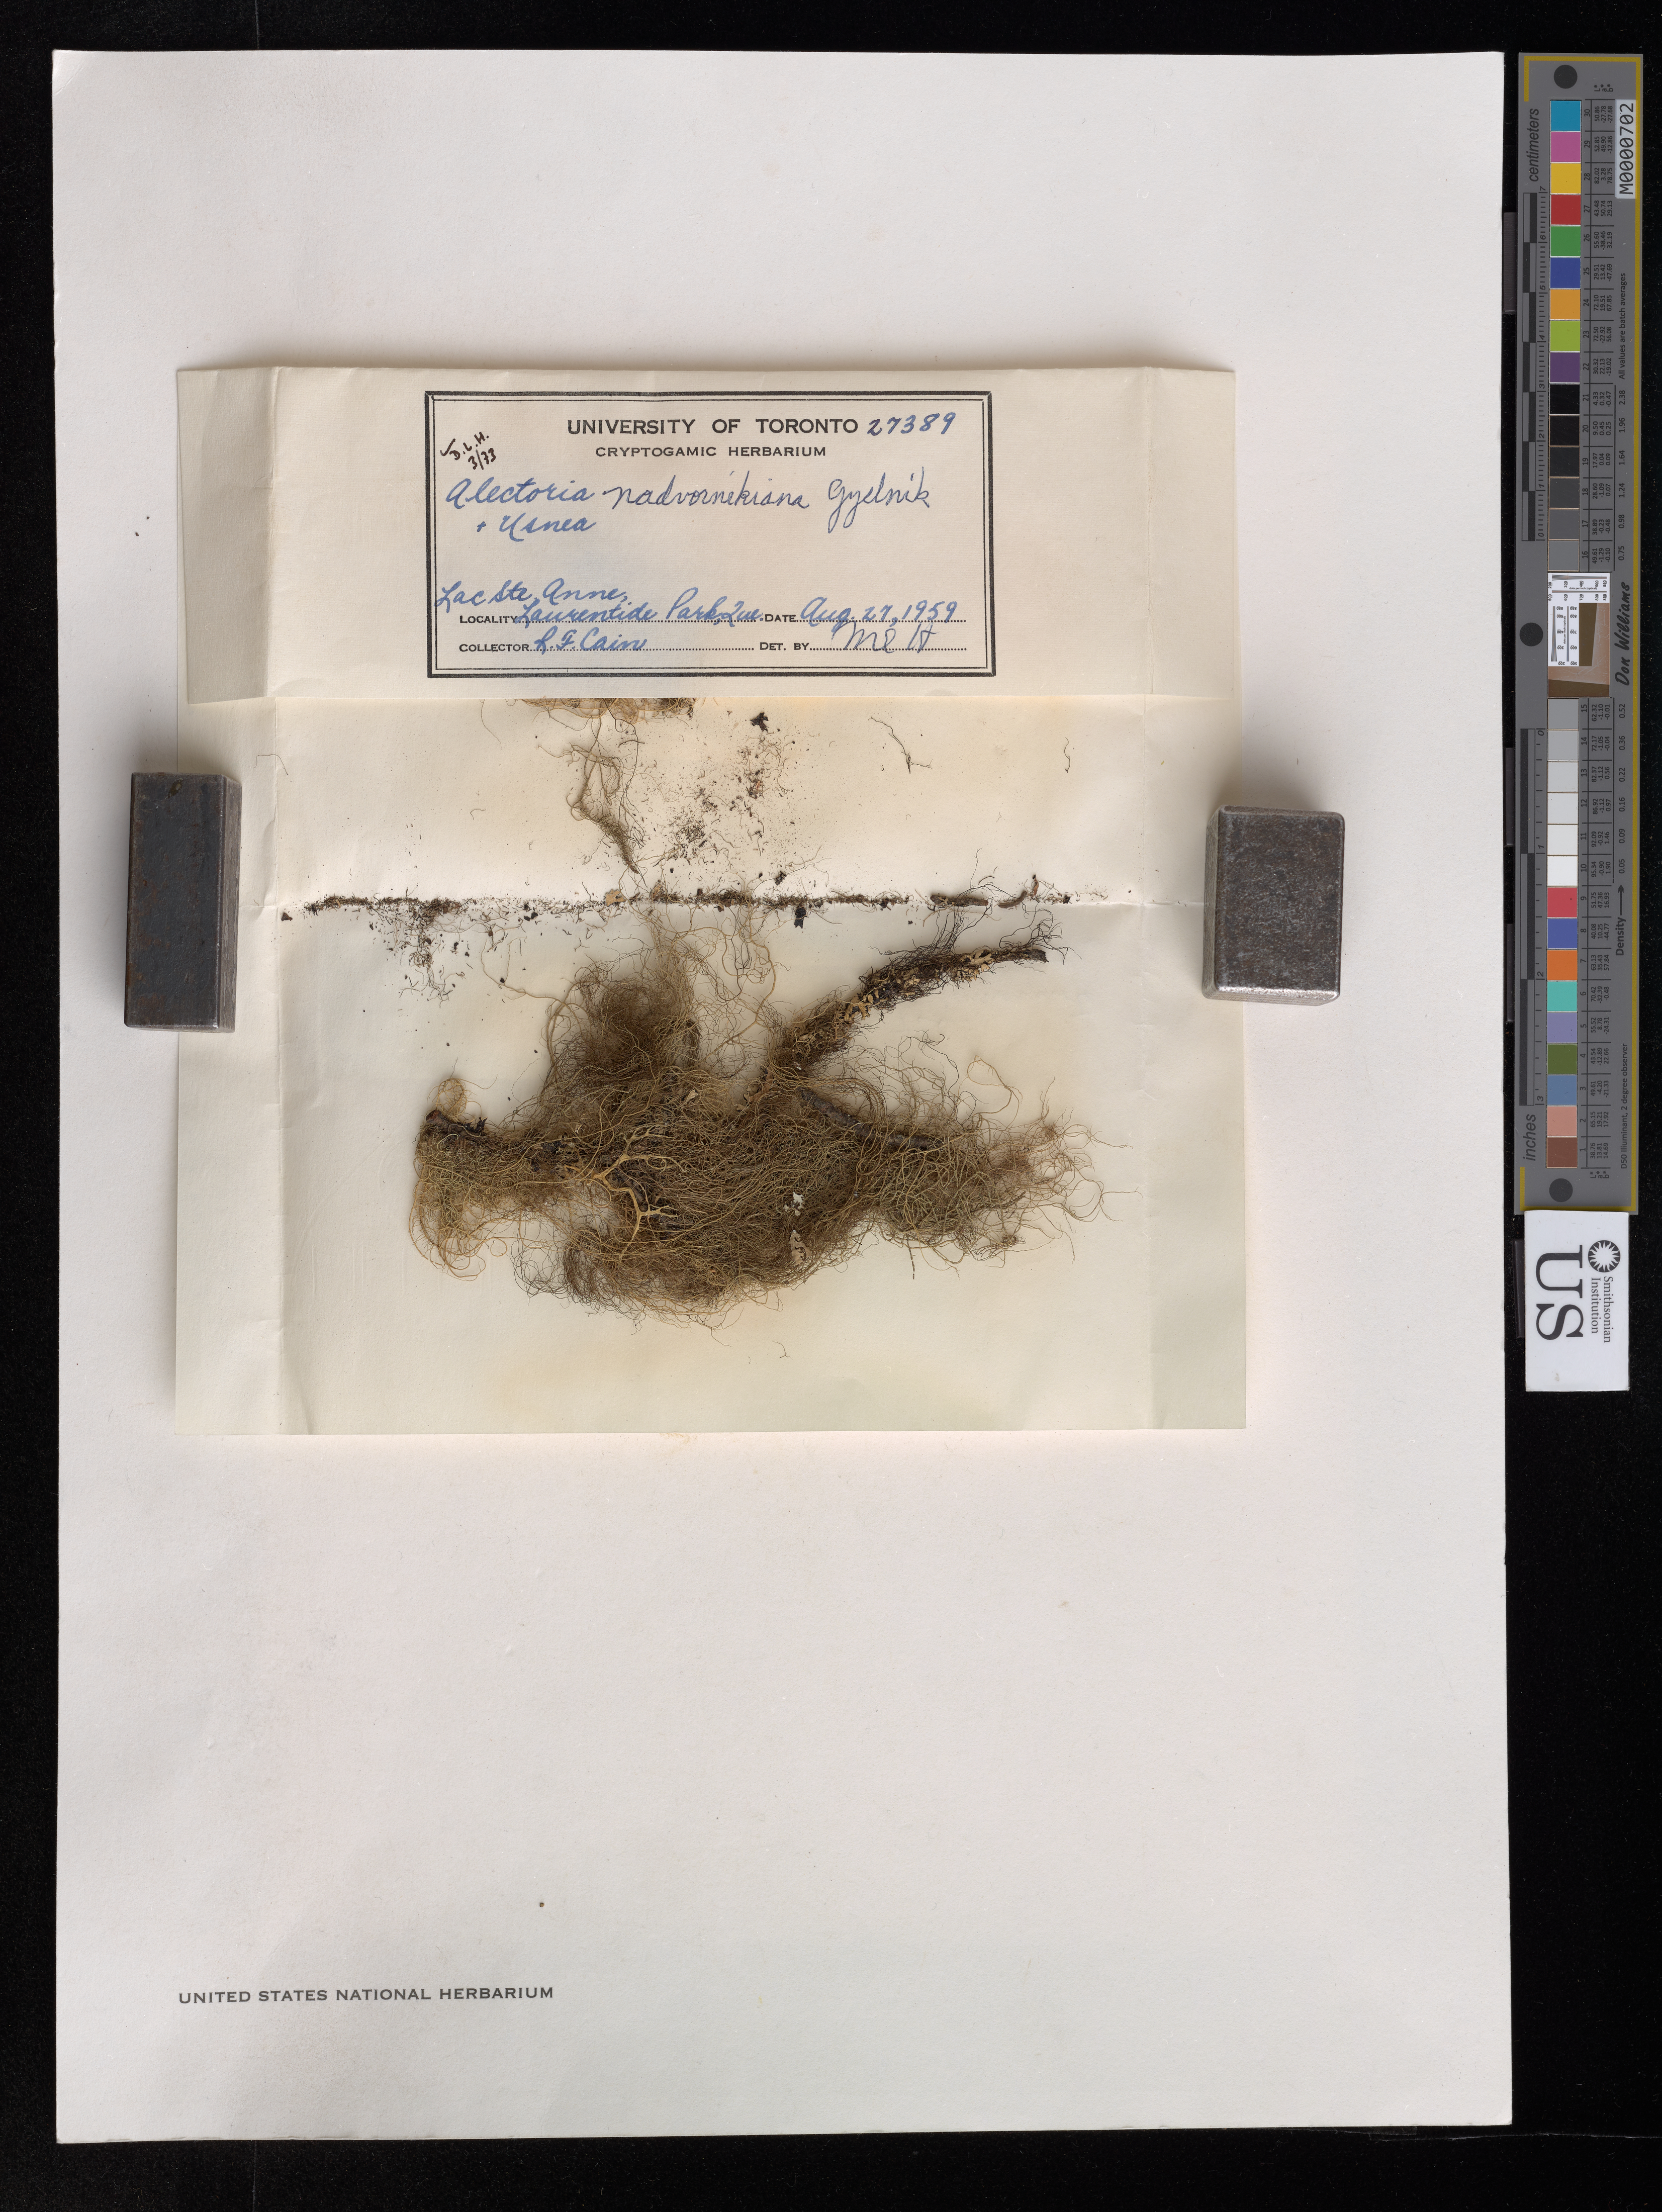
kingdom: Fungi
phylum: Ascomycota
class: Lecanoromycetes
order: Lecanorales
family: Parmeliaceae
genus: Bryoria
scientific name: Bryoria nadvornikiana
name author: (Gyeln.) Brodo & D.Hawksw.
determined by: McMullin, R. Troy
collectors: R. Cain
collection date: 1959-08-27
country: Canada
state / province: Quebec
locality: Lac Ste. Anne, Laurentide Park.